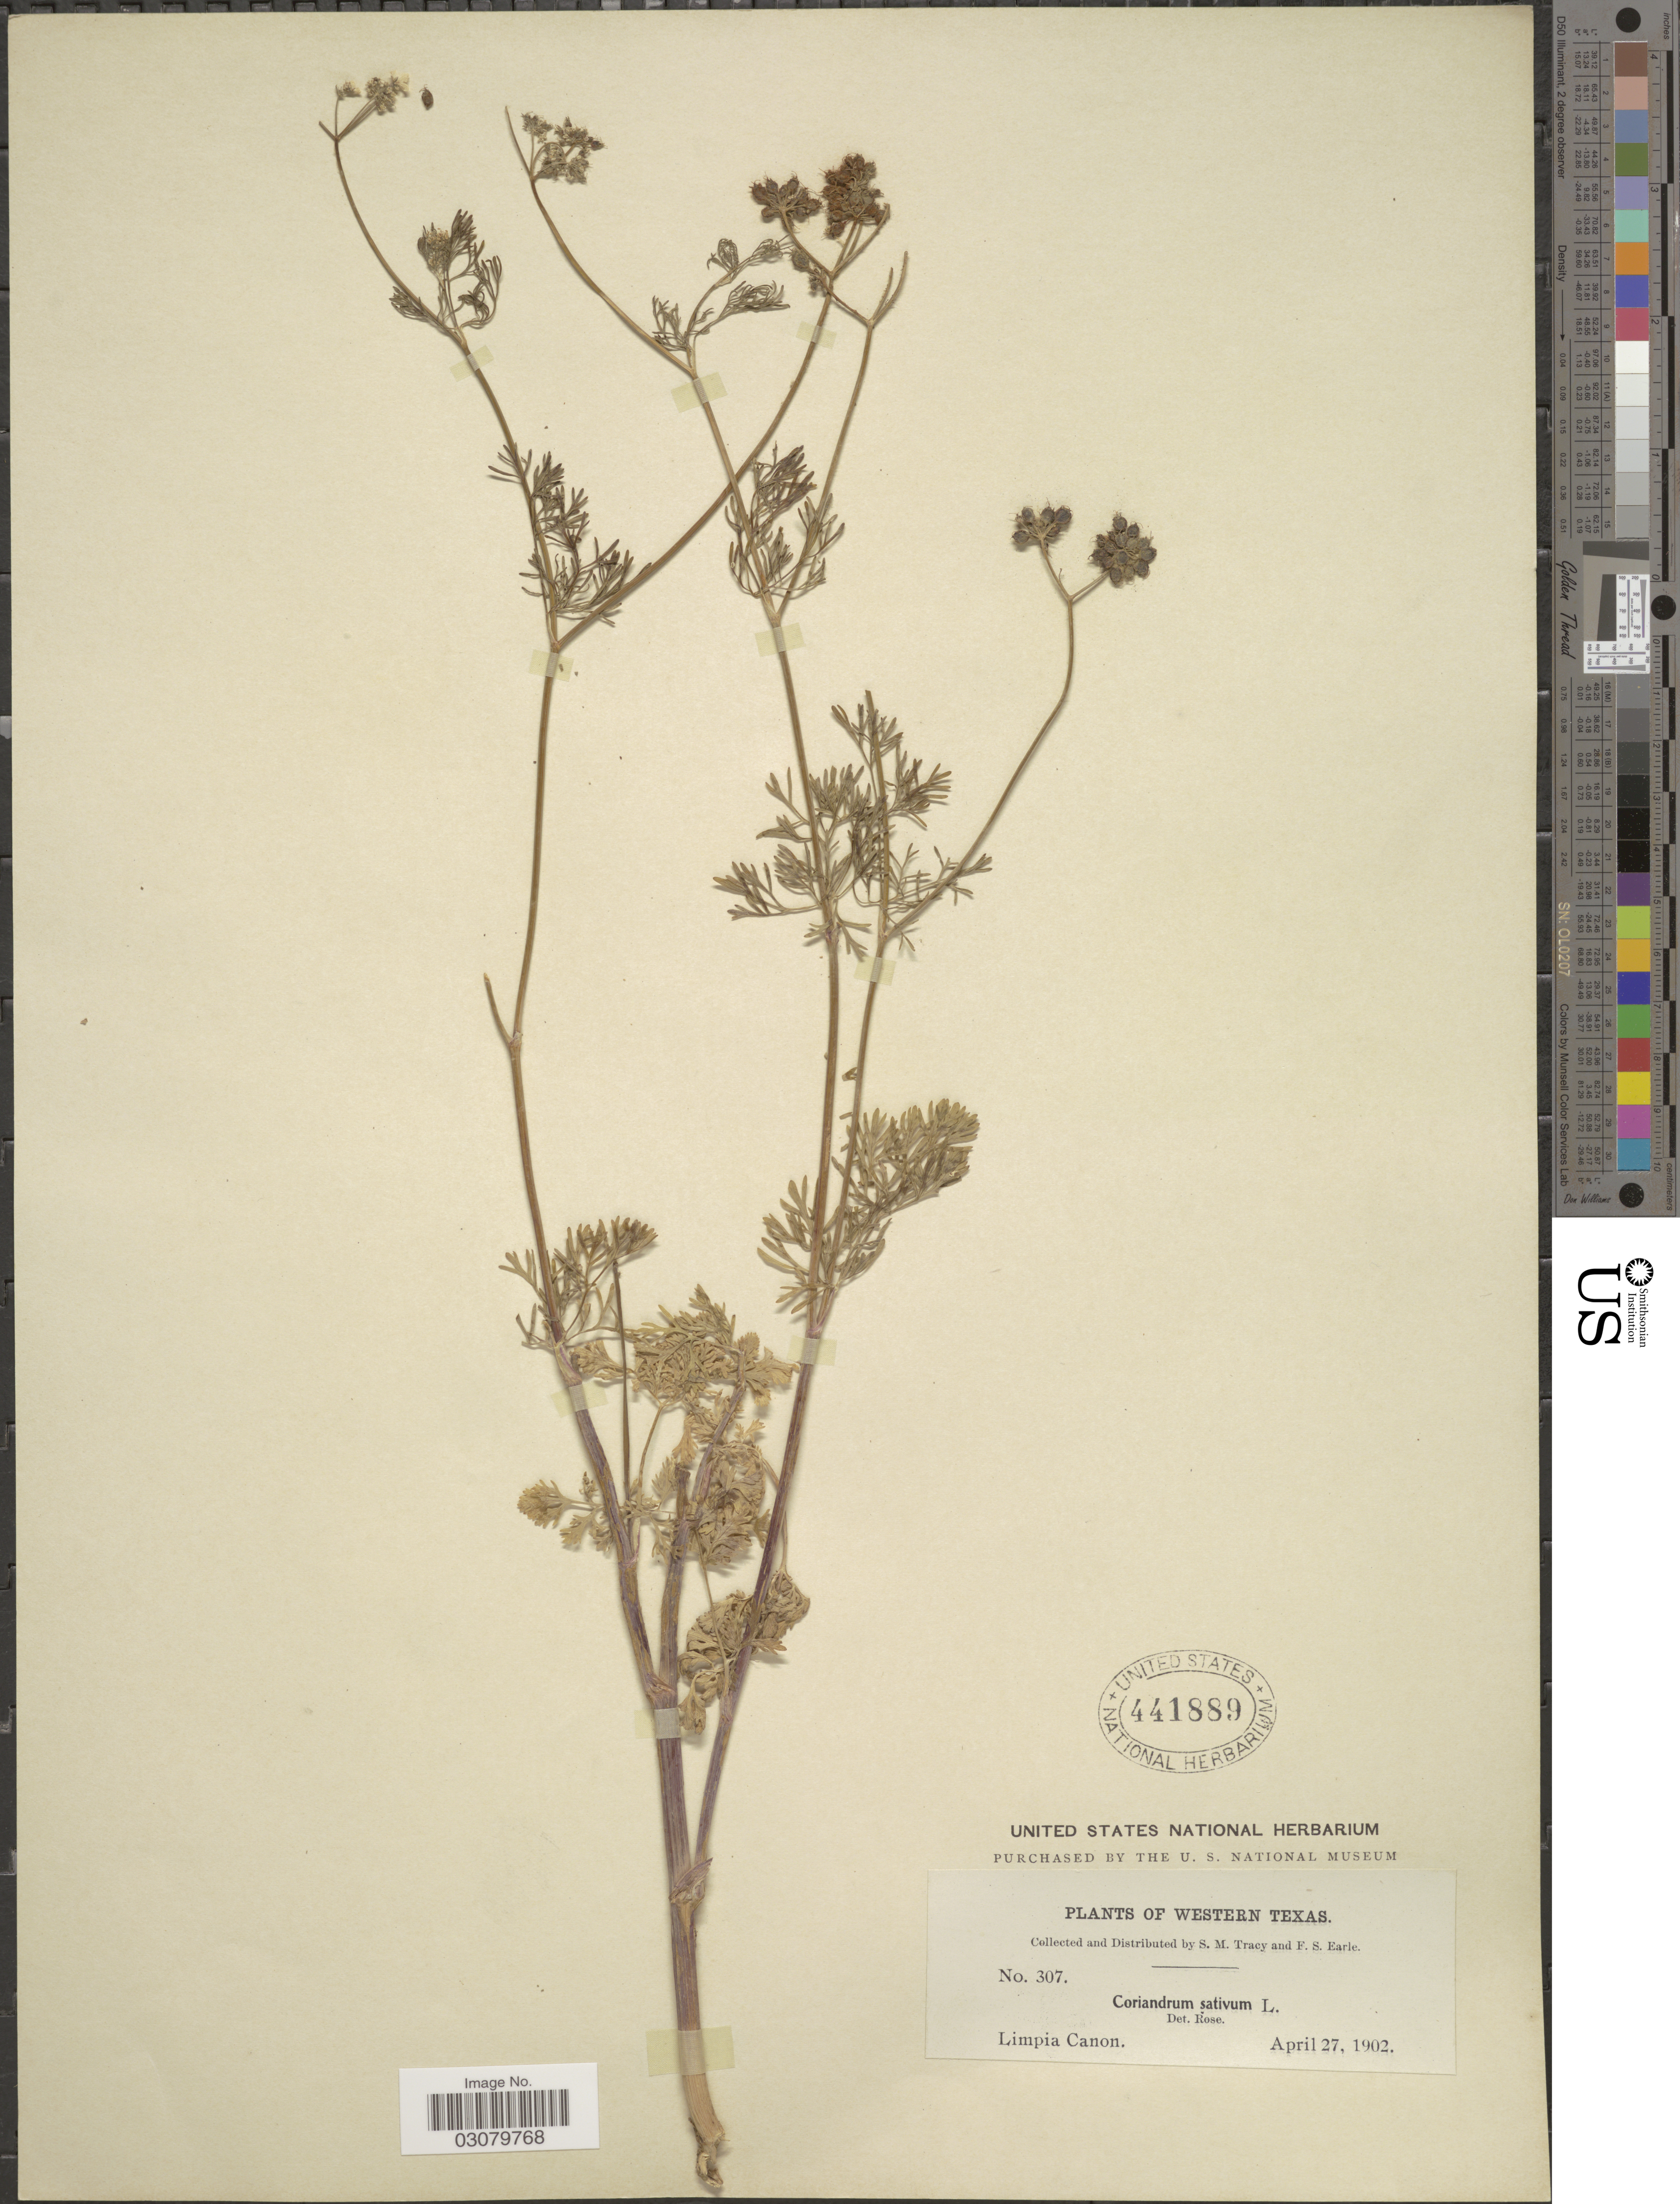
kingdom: Plantae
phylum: Tracheophyta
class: Magnoliopsida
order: Apiales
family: Apiaceae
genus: Coriandrum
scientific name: Coriandrum sativum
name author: L.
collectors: S. M. Tracy & F. S. Earle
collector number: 307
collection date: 1902-04-27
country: United States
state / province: Texas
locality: Western Texas. Limpia Canon.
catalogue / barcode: US 441889